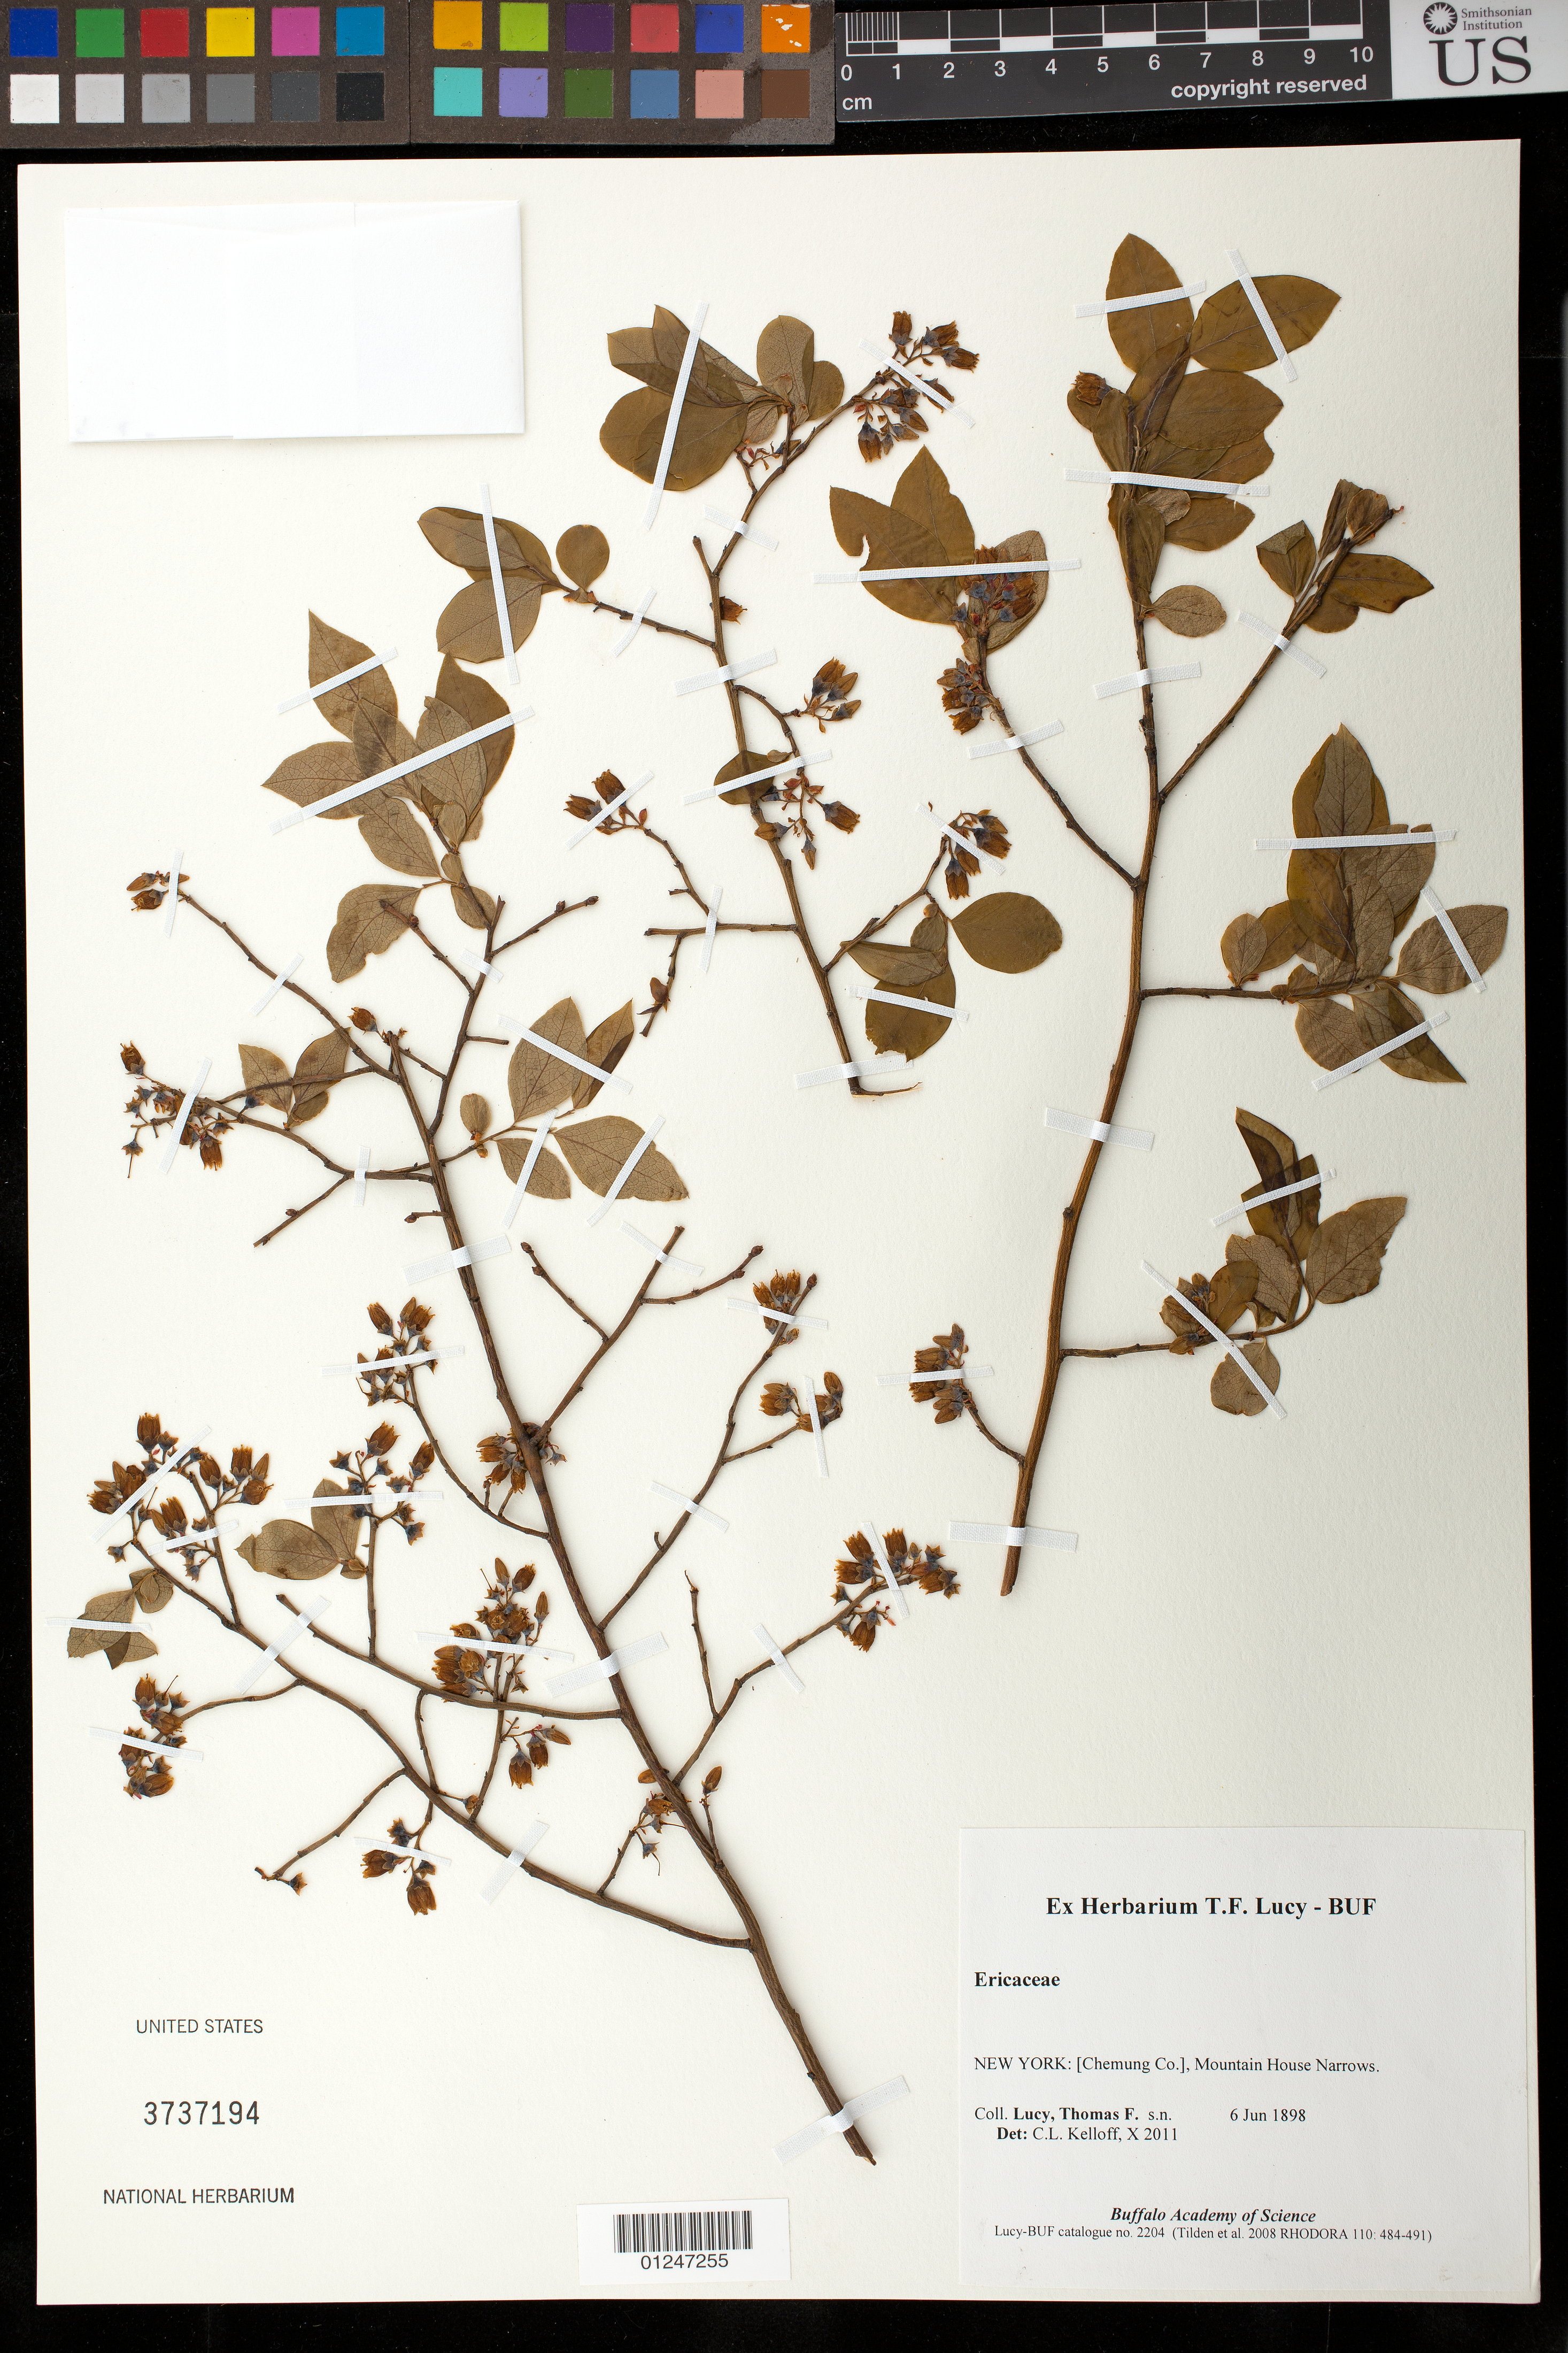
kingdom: Plantae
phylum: Tracheophyta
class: Magnoliopsida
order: Ericales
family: Ericaceae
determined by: Kelloff, Carol L., (US), Smithsonian Institution - National Museum of Natural History (UNITED STATES)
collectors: T. Lucy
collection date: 1898-06-06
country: United States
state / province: New York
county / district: Chemung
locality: Mountain House Narrows.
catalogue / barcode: US 3737194